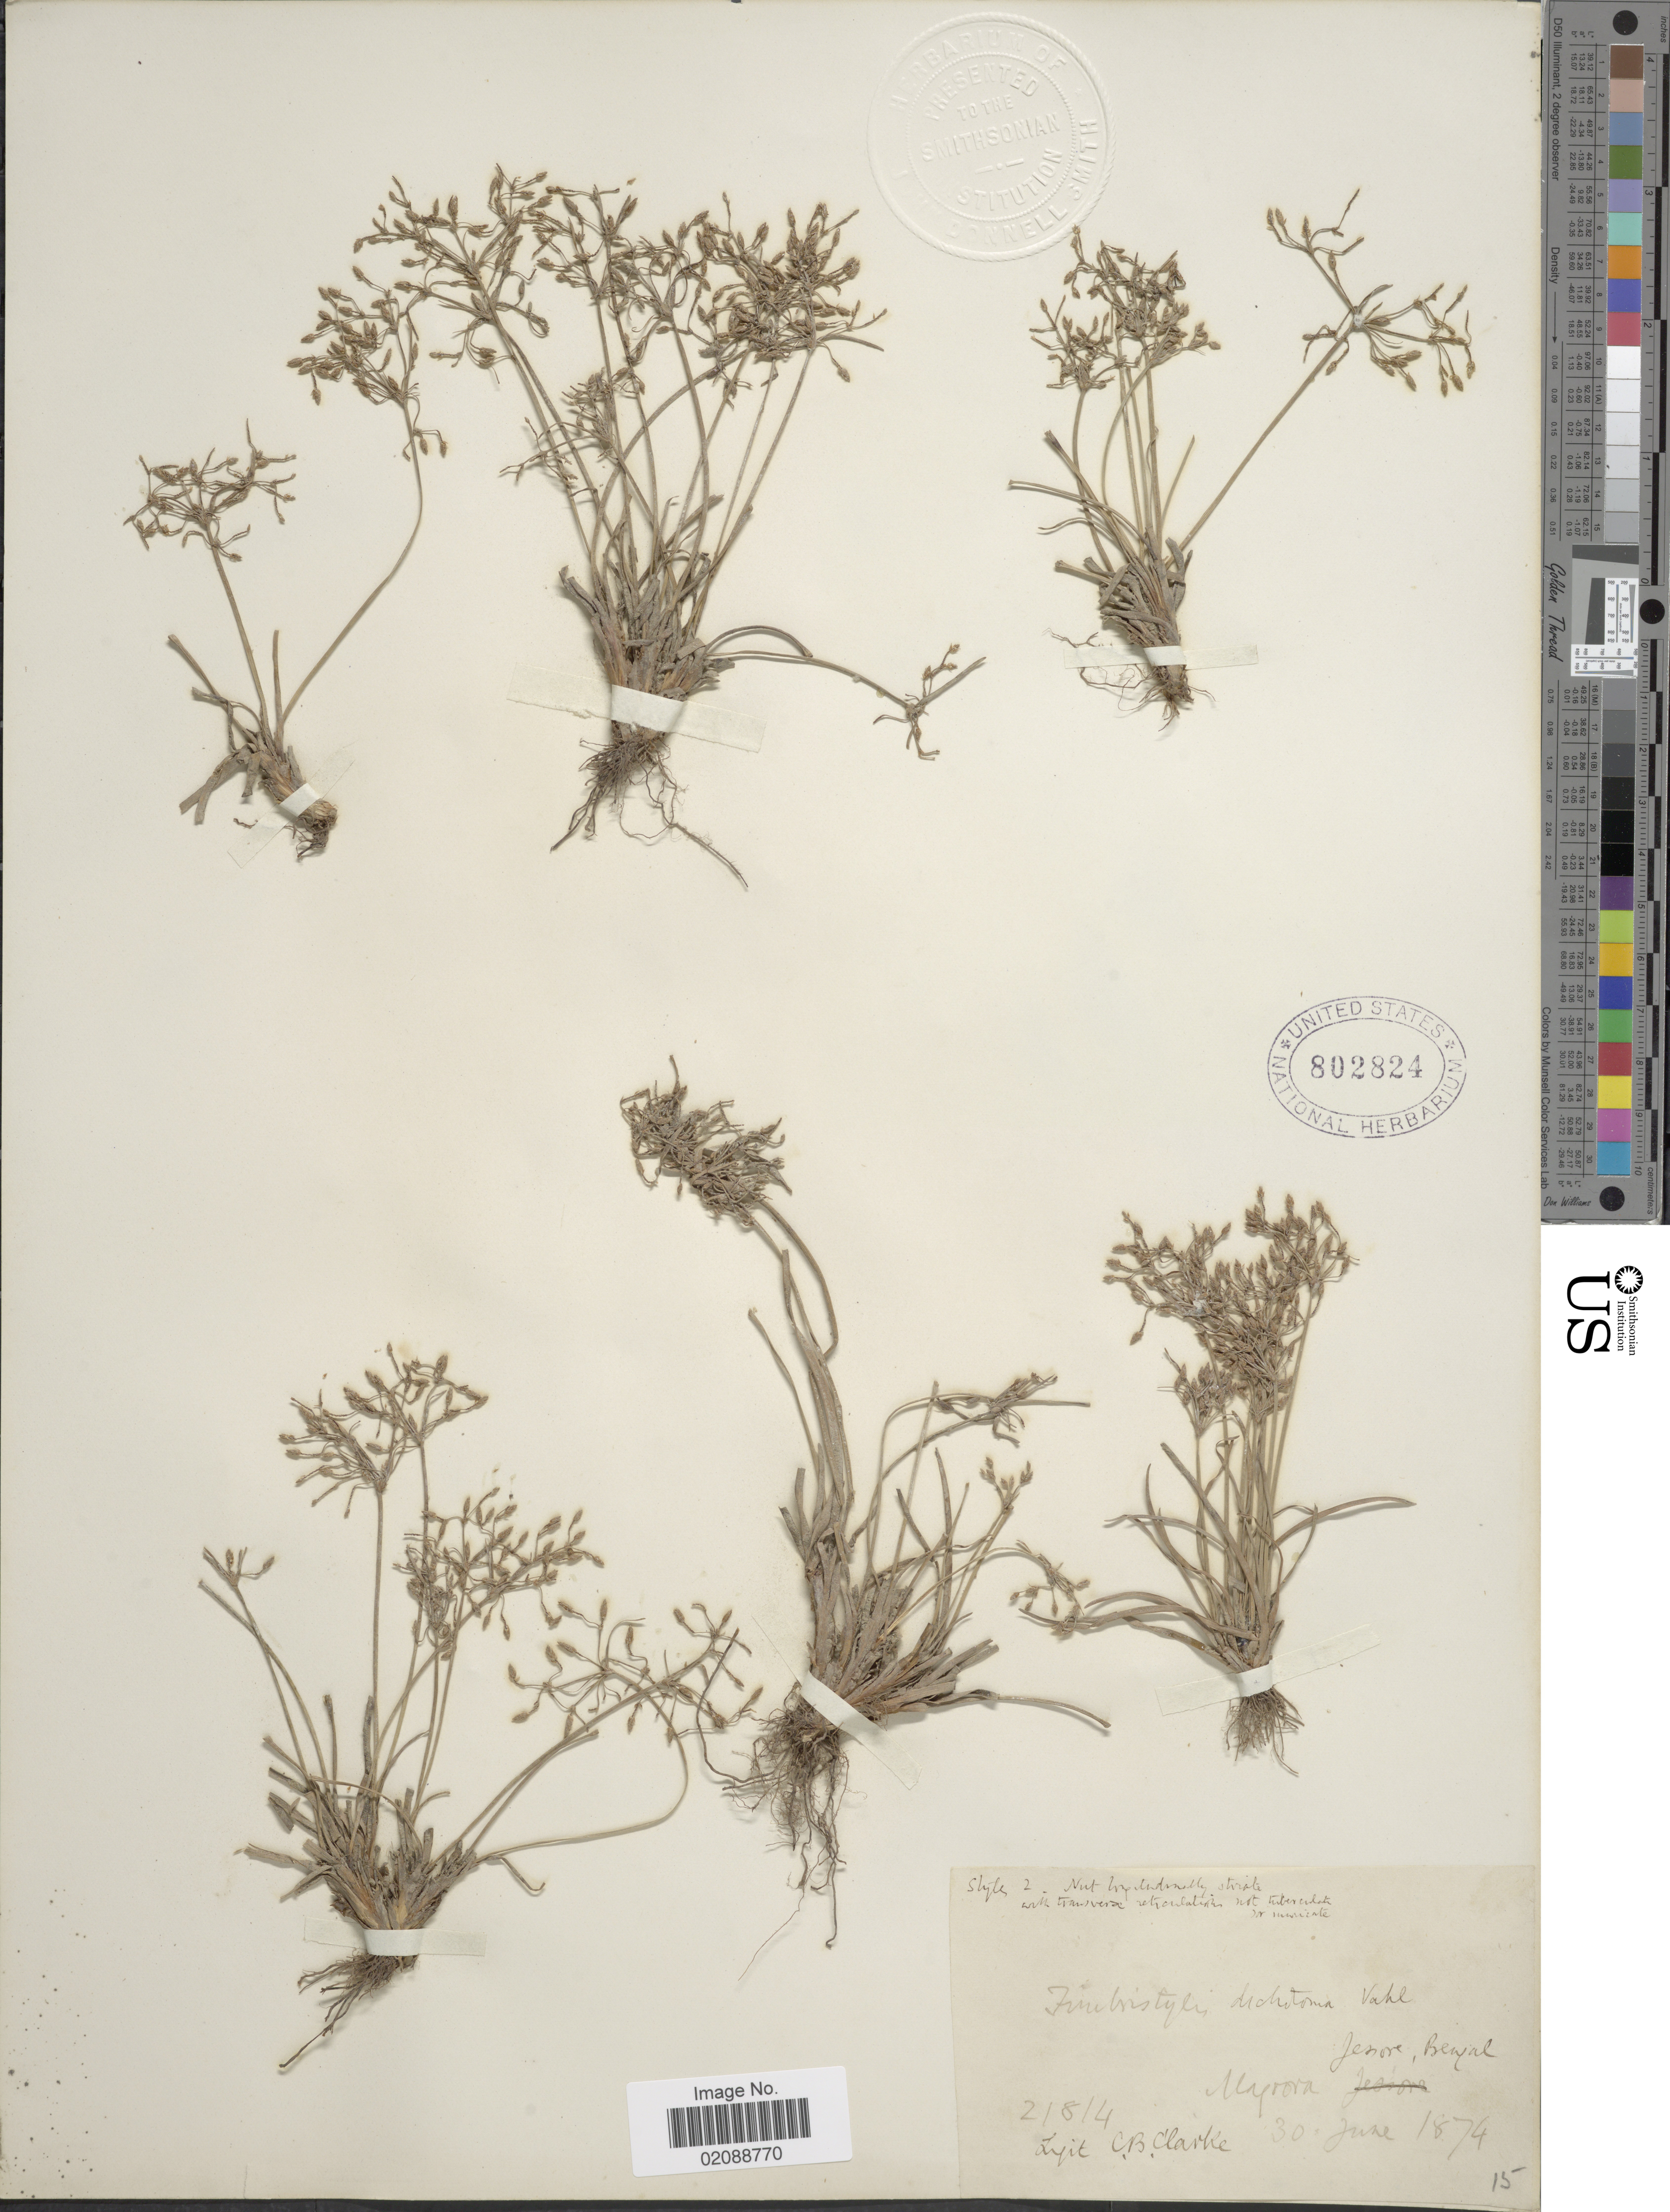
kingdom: Plantae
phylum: Tracheophyta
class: Liliopsida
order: Poales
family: Cyperaceae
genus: Fimbristylis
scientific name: Fimbristylis bisumbellata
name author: (Forssk.) Bubani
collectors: C. B. Clarke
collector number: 21814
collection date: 1874-06-30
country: Bangladesh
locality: Jessore, Bengal, Alysora [interpreted]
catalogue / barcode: US 802824